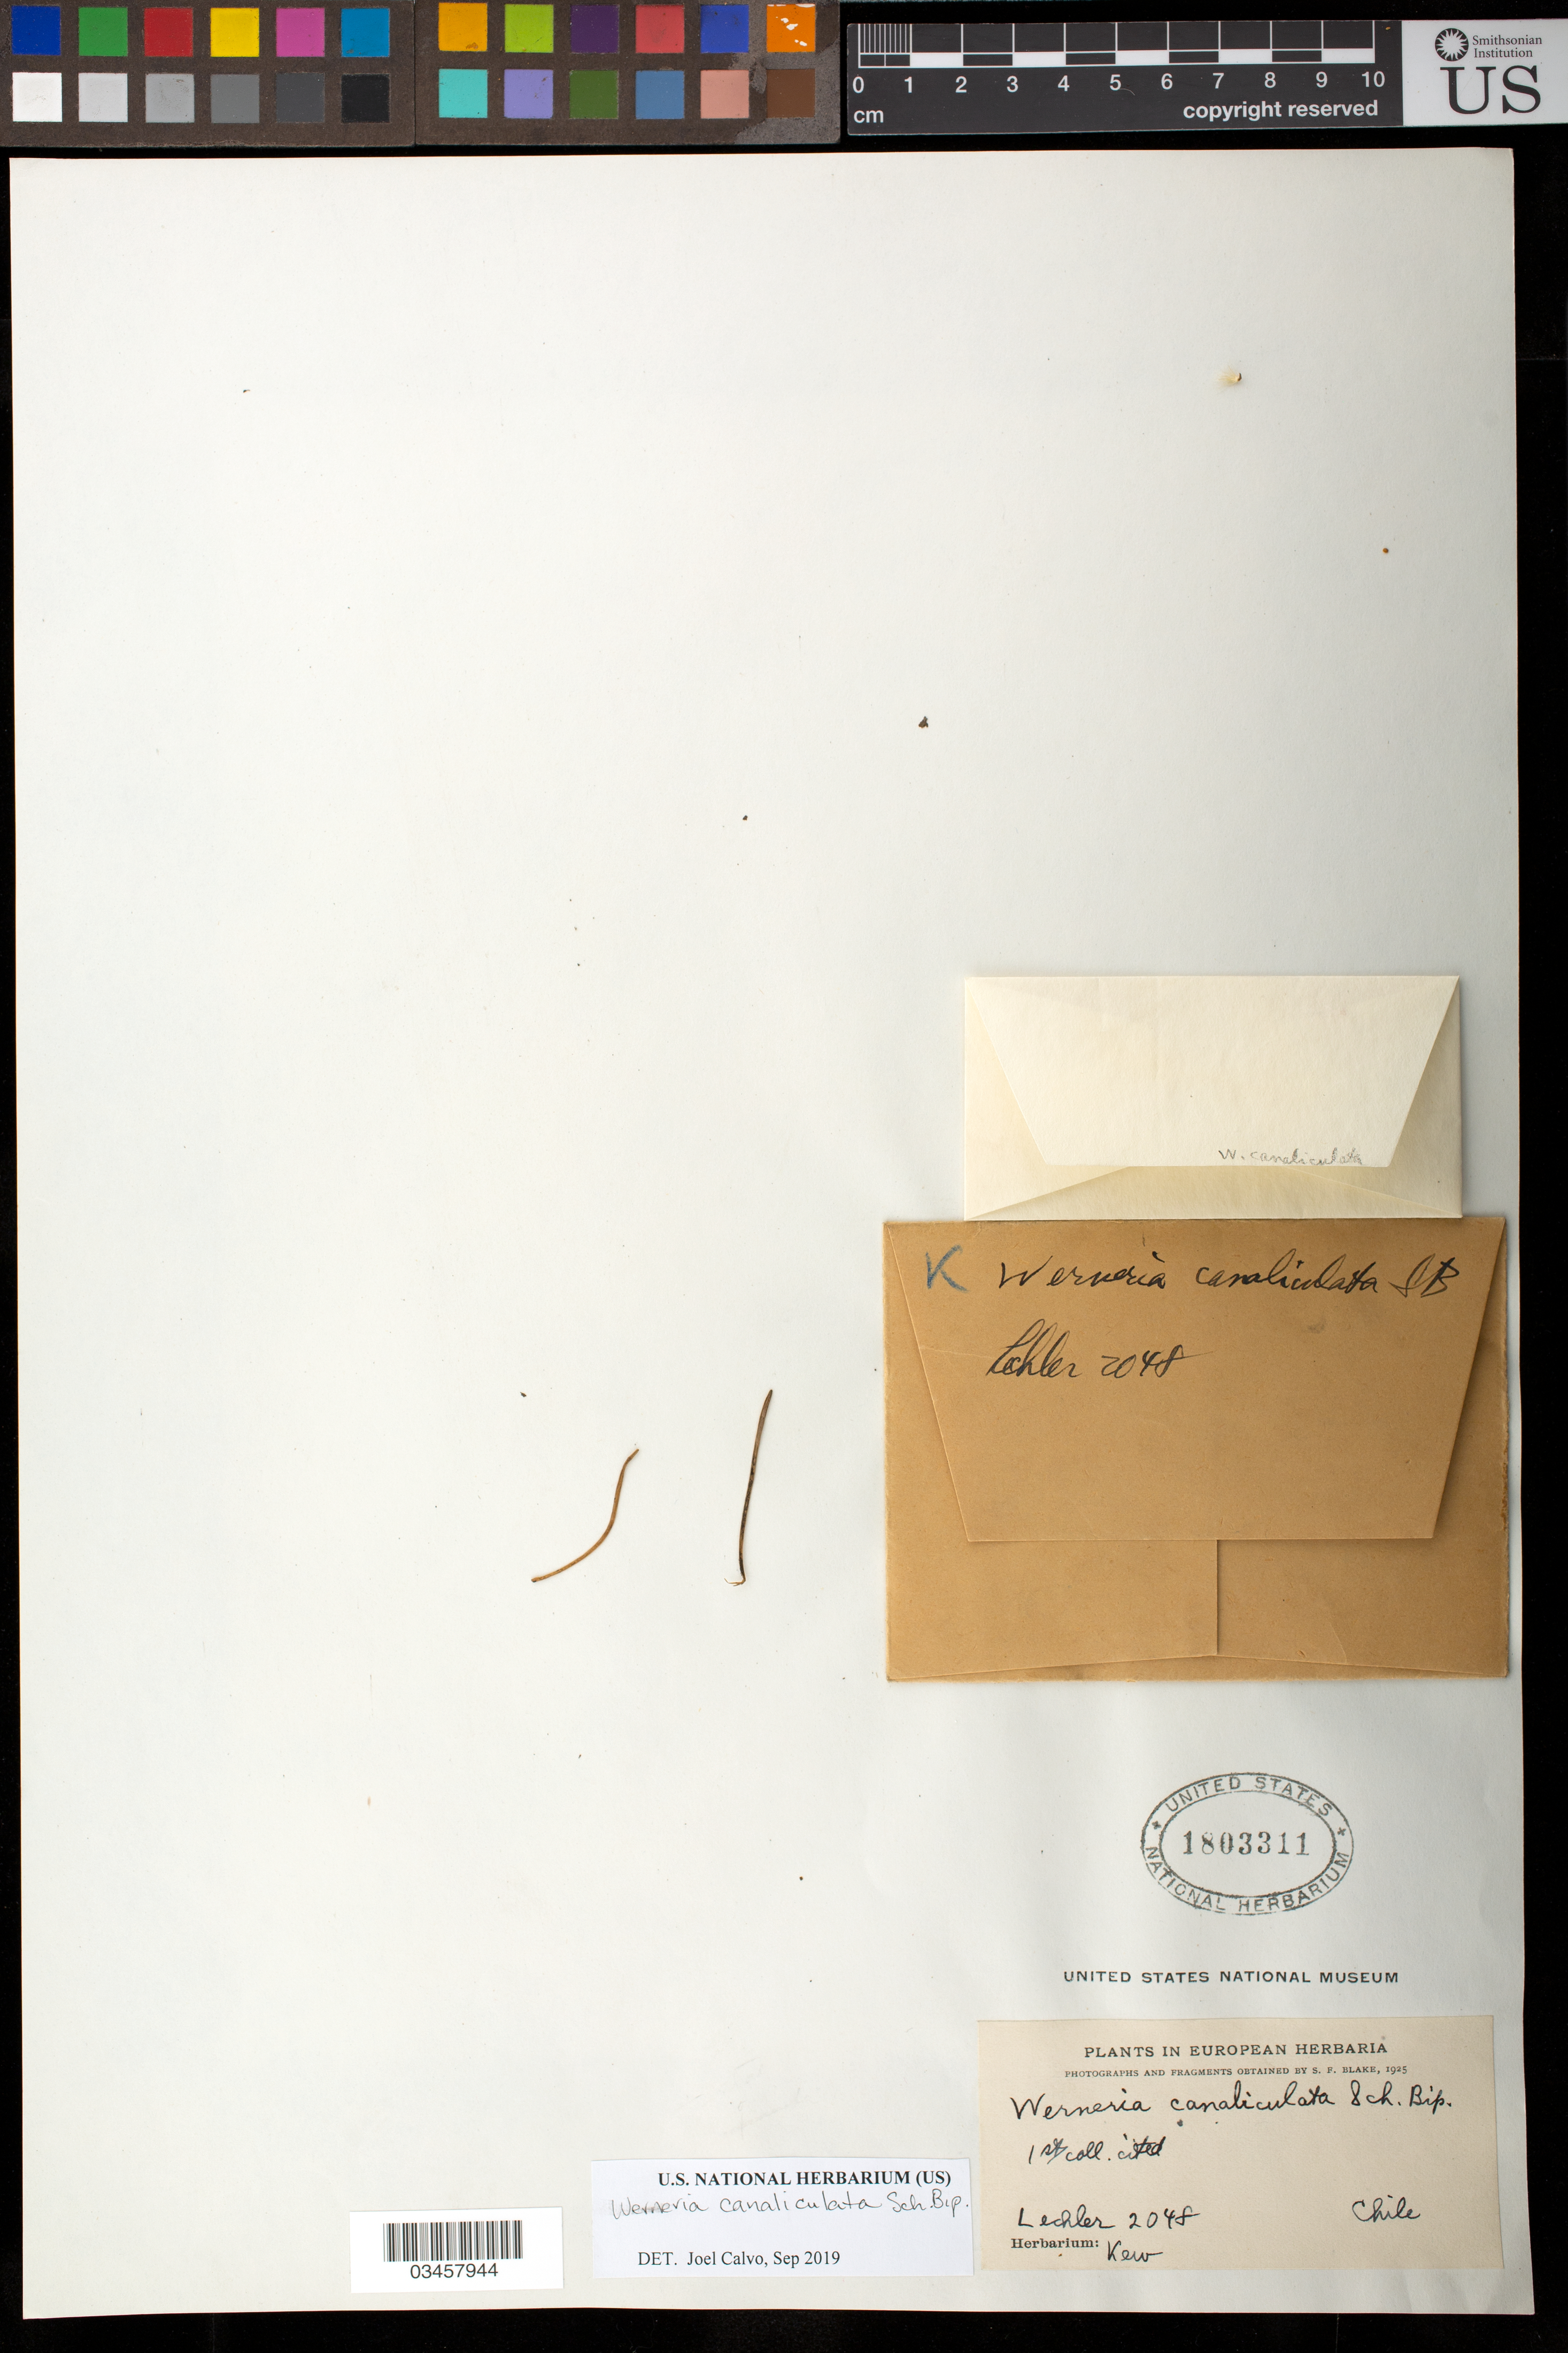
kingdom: Plantae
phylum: Tracheophyta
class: Magnoliopsida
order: Asterales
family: Asteraceae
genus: Werneria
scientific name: Werneria canaliculata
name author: Sch. Bip.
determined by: Calvo, Joel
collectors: W. Lechler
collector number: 2048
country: Chile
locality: From the Kew Herbarium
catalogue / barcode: US 1803311